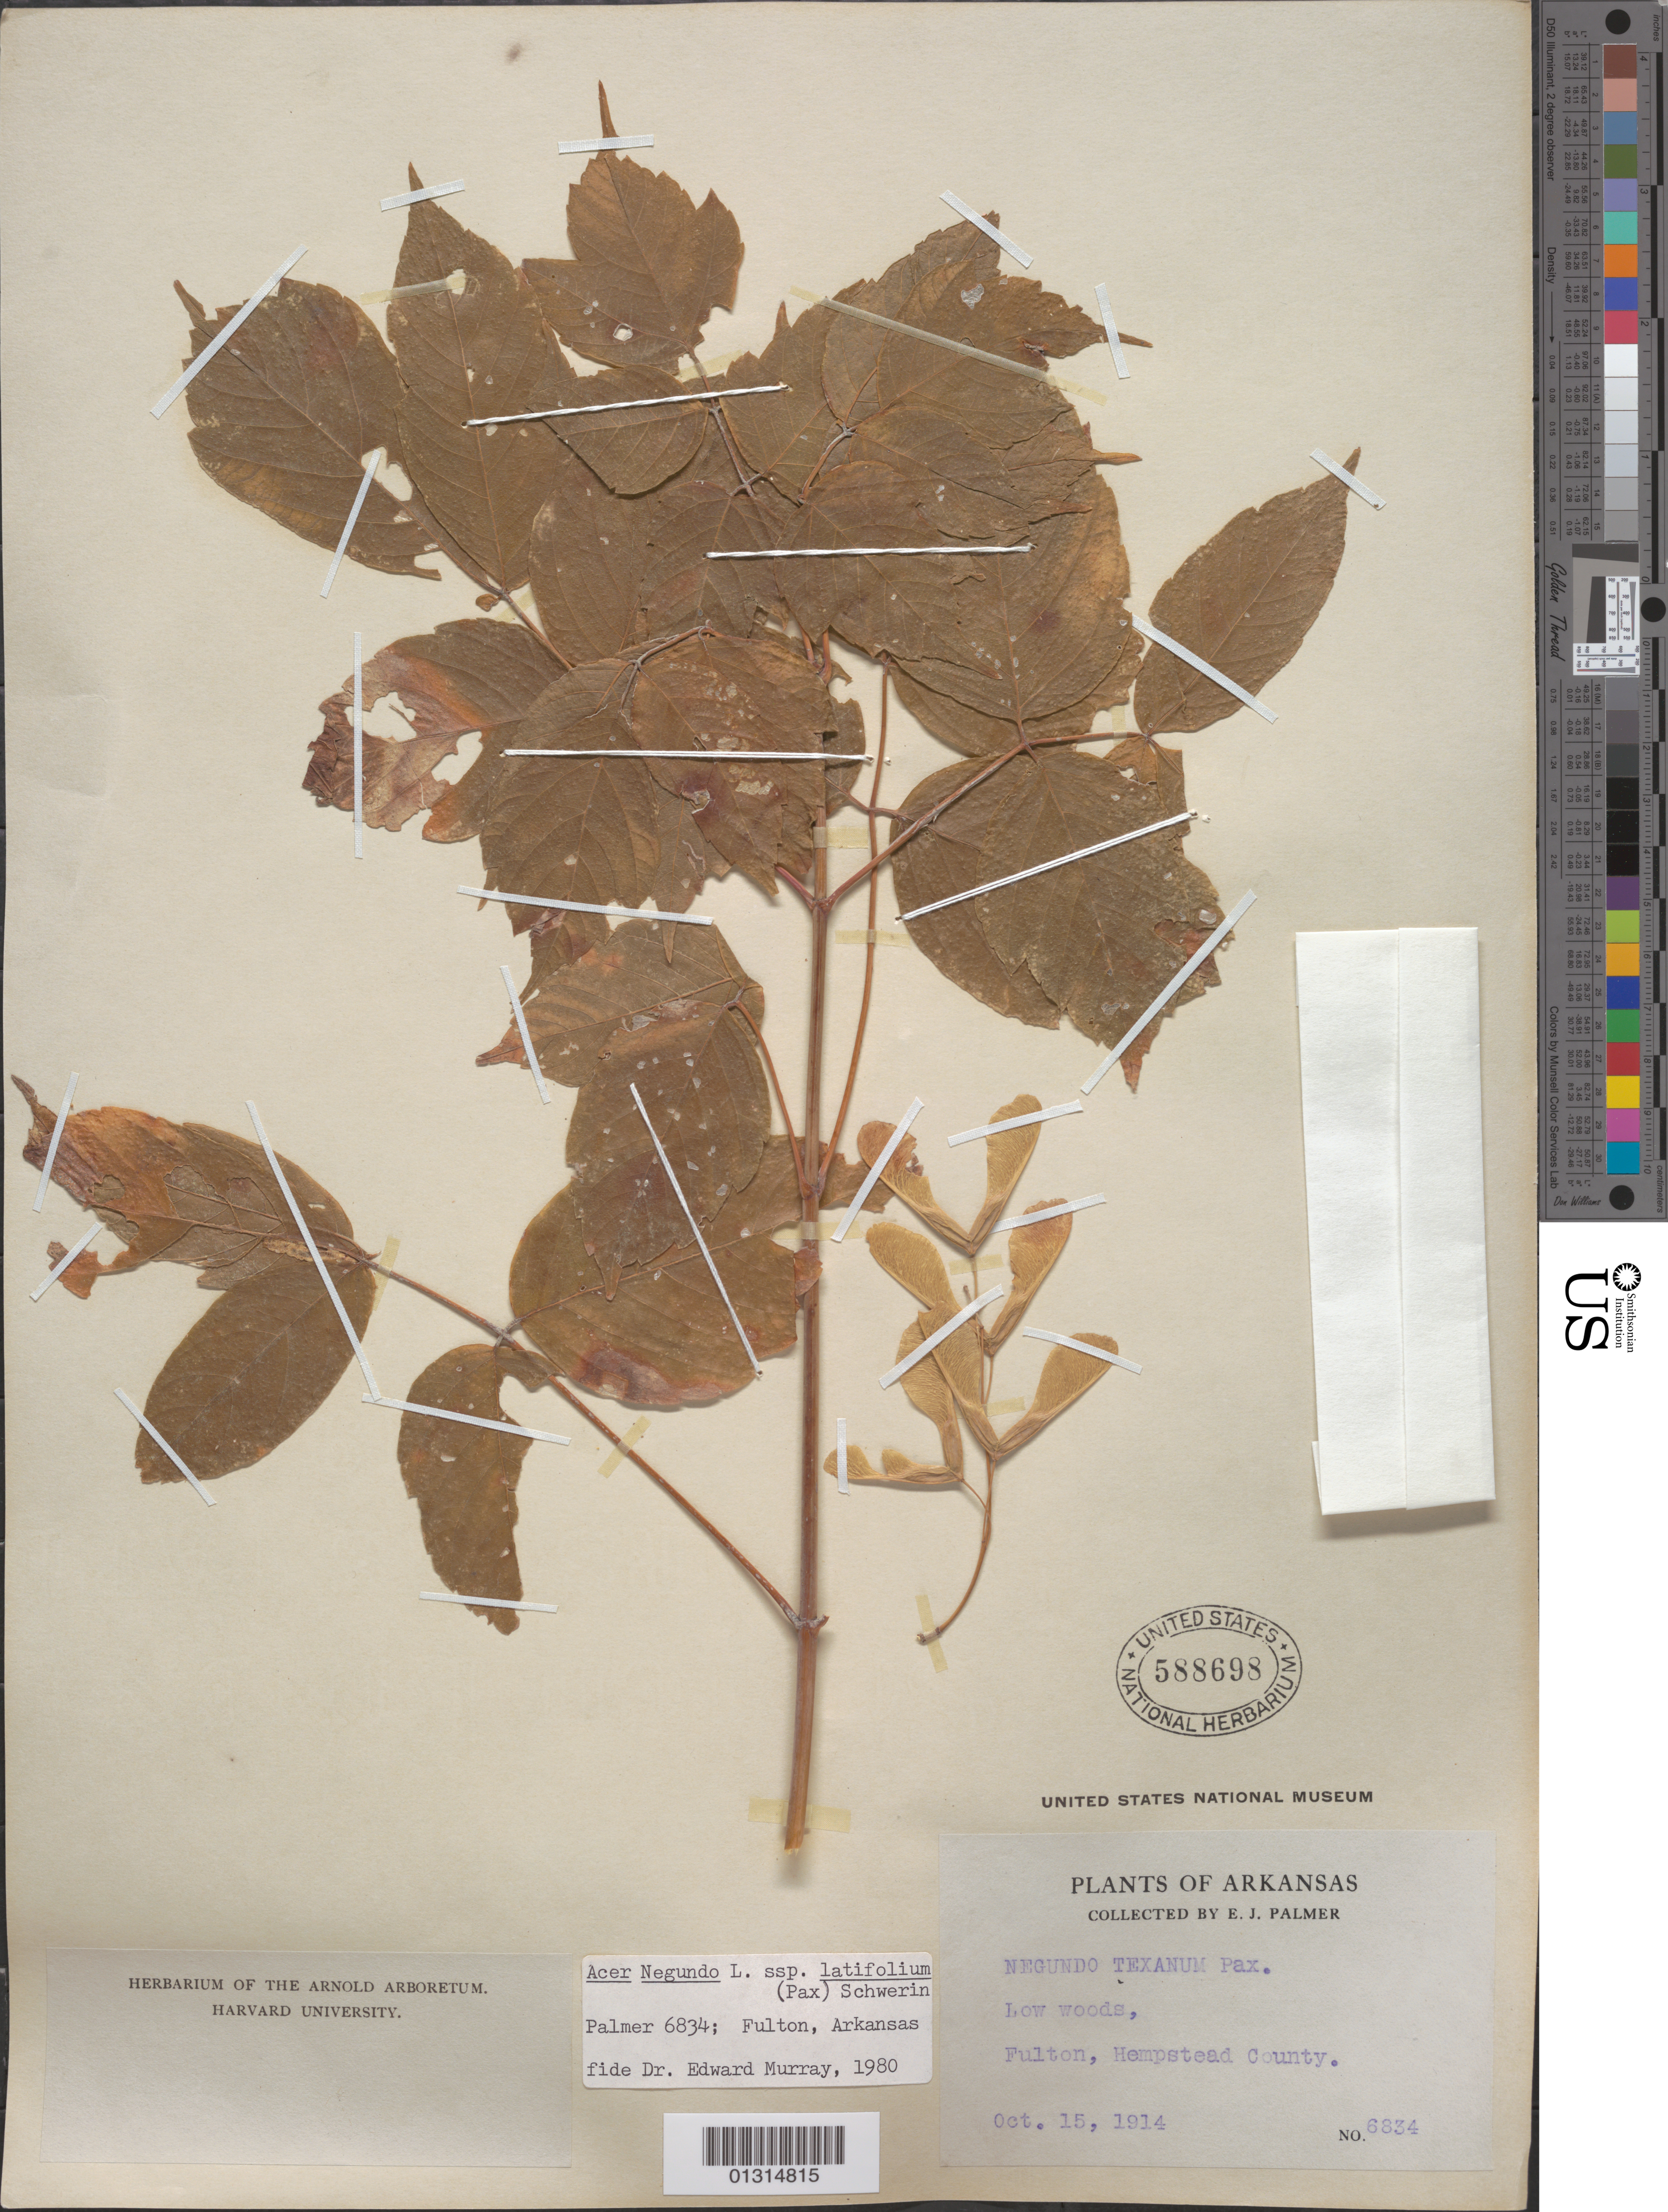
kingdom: Plantae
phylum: Tracheophyta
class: Magnoliopsida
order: Sapindales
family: Sapindaceae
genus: Acer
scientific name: Acer negundo subsp. latifolium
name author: (Pax) Schwer.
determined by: Murray, Edward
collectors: E. J. Palmer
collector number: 6834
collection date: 1914-10-15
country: United States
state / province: Arkansas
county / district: Hempstead County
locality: Hempstead County, Fulton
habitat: Low woods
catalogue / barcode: US 588698